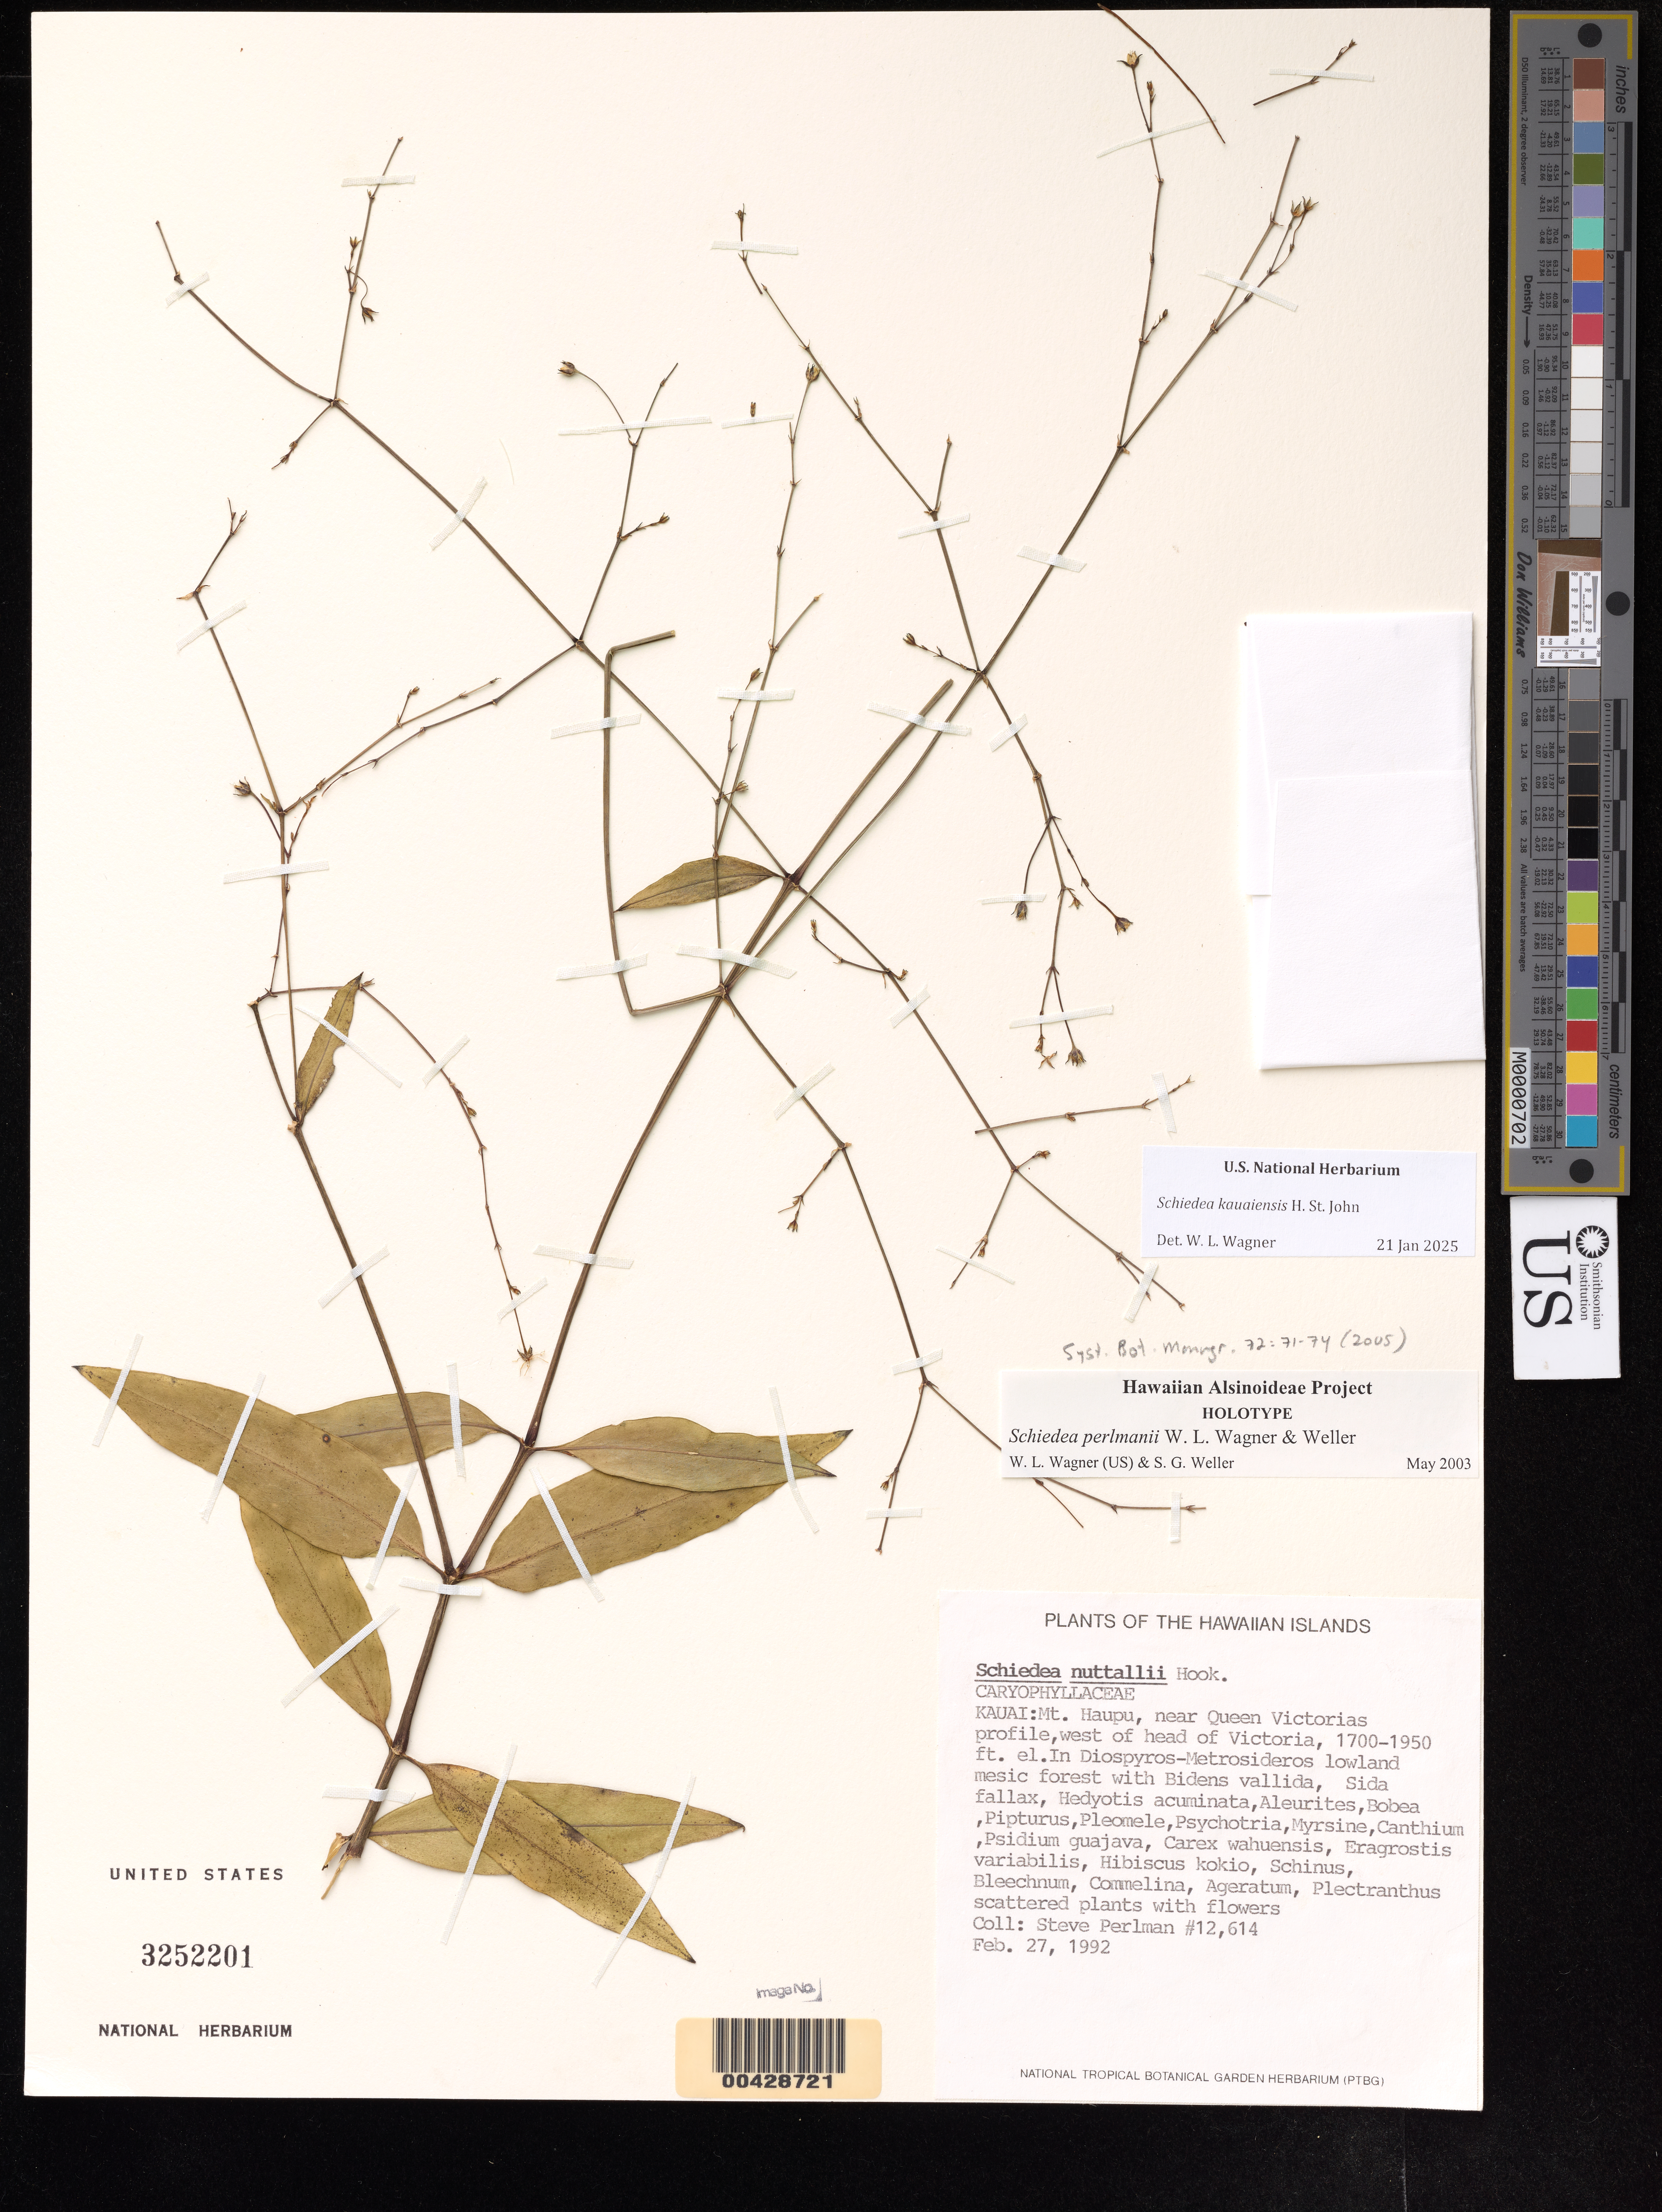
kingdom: Plantae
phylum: Tracheophyta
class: Magnoliopsida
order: Caryophyllales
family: Caryophyllaceae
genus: Schiedea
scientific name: Schiedea perlmanii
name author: W.L. Wagner & Weller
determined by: Wagner, W. L.; Weller, Stephen G.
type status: Holotype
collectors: S. P. Perlman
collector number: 12614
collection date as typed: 27 Feb 1992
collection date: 1992-02-27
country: United States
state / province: Hawaii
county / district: Kauai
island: Kaua'i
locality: Kauai: Mt. Haupu, near Queen Victorias profile, west of head of Victoria.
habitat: Diospyros-Metrosideros lowland mesic forest.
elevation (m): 518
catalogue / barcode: US 3252201